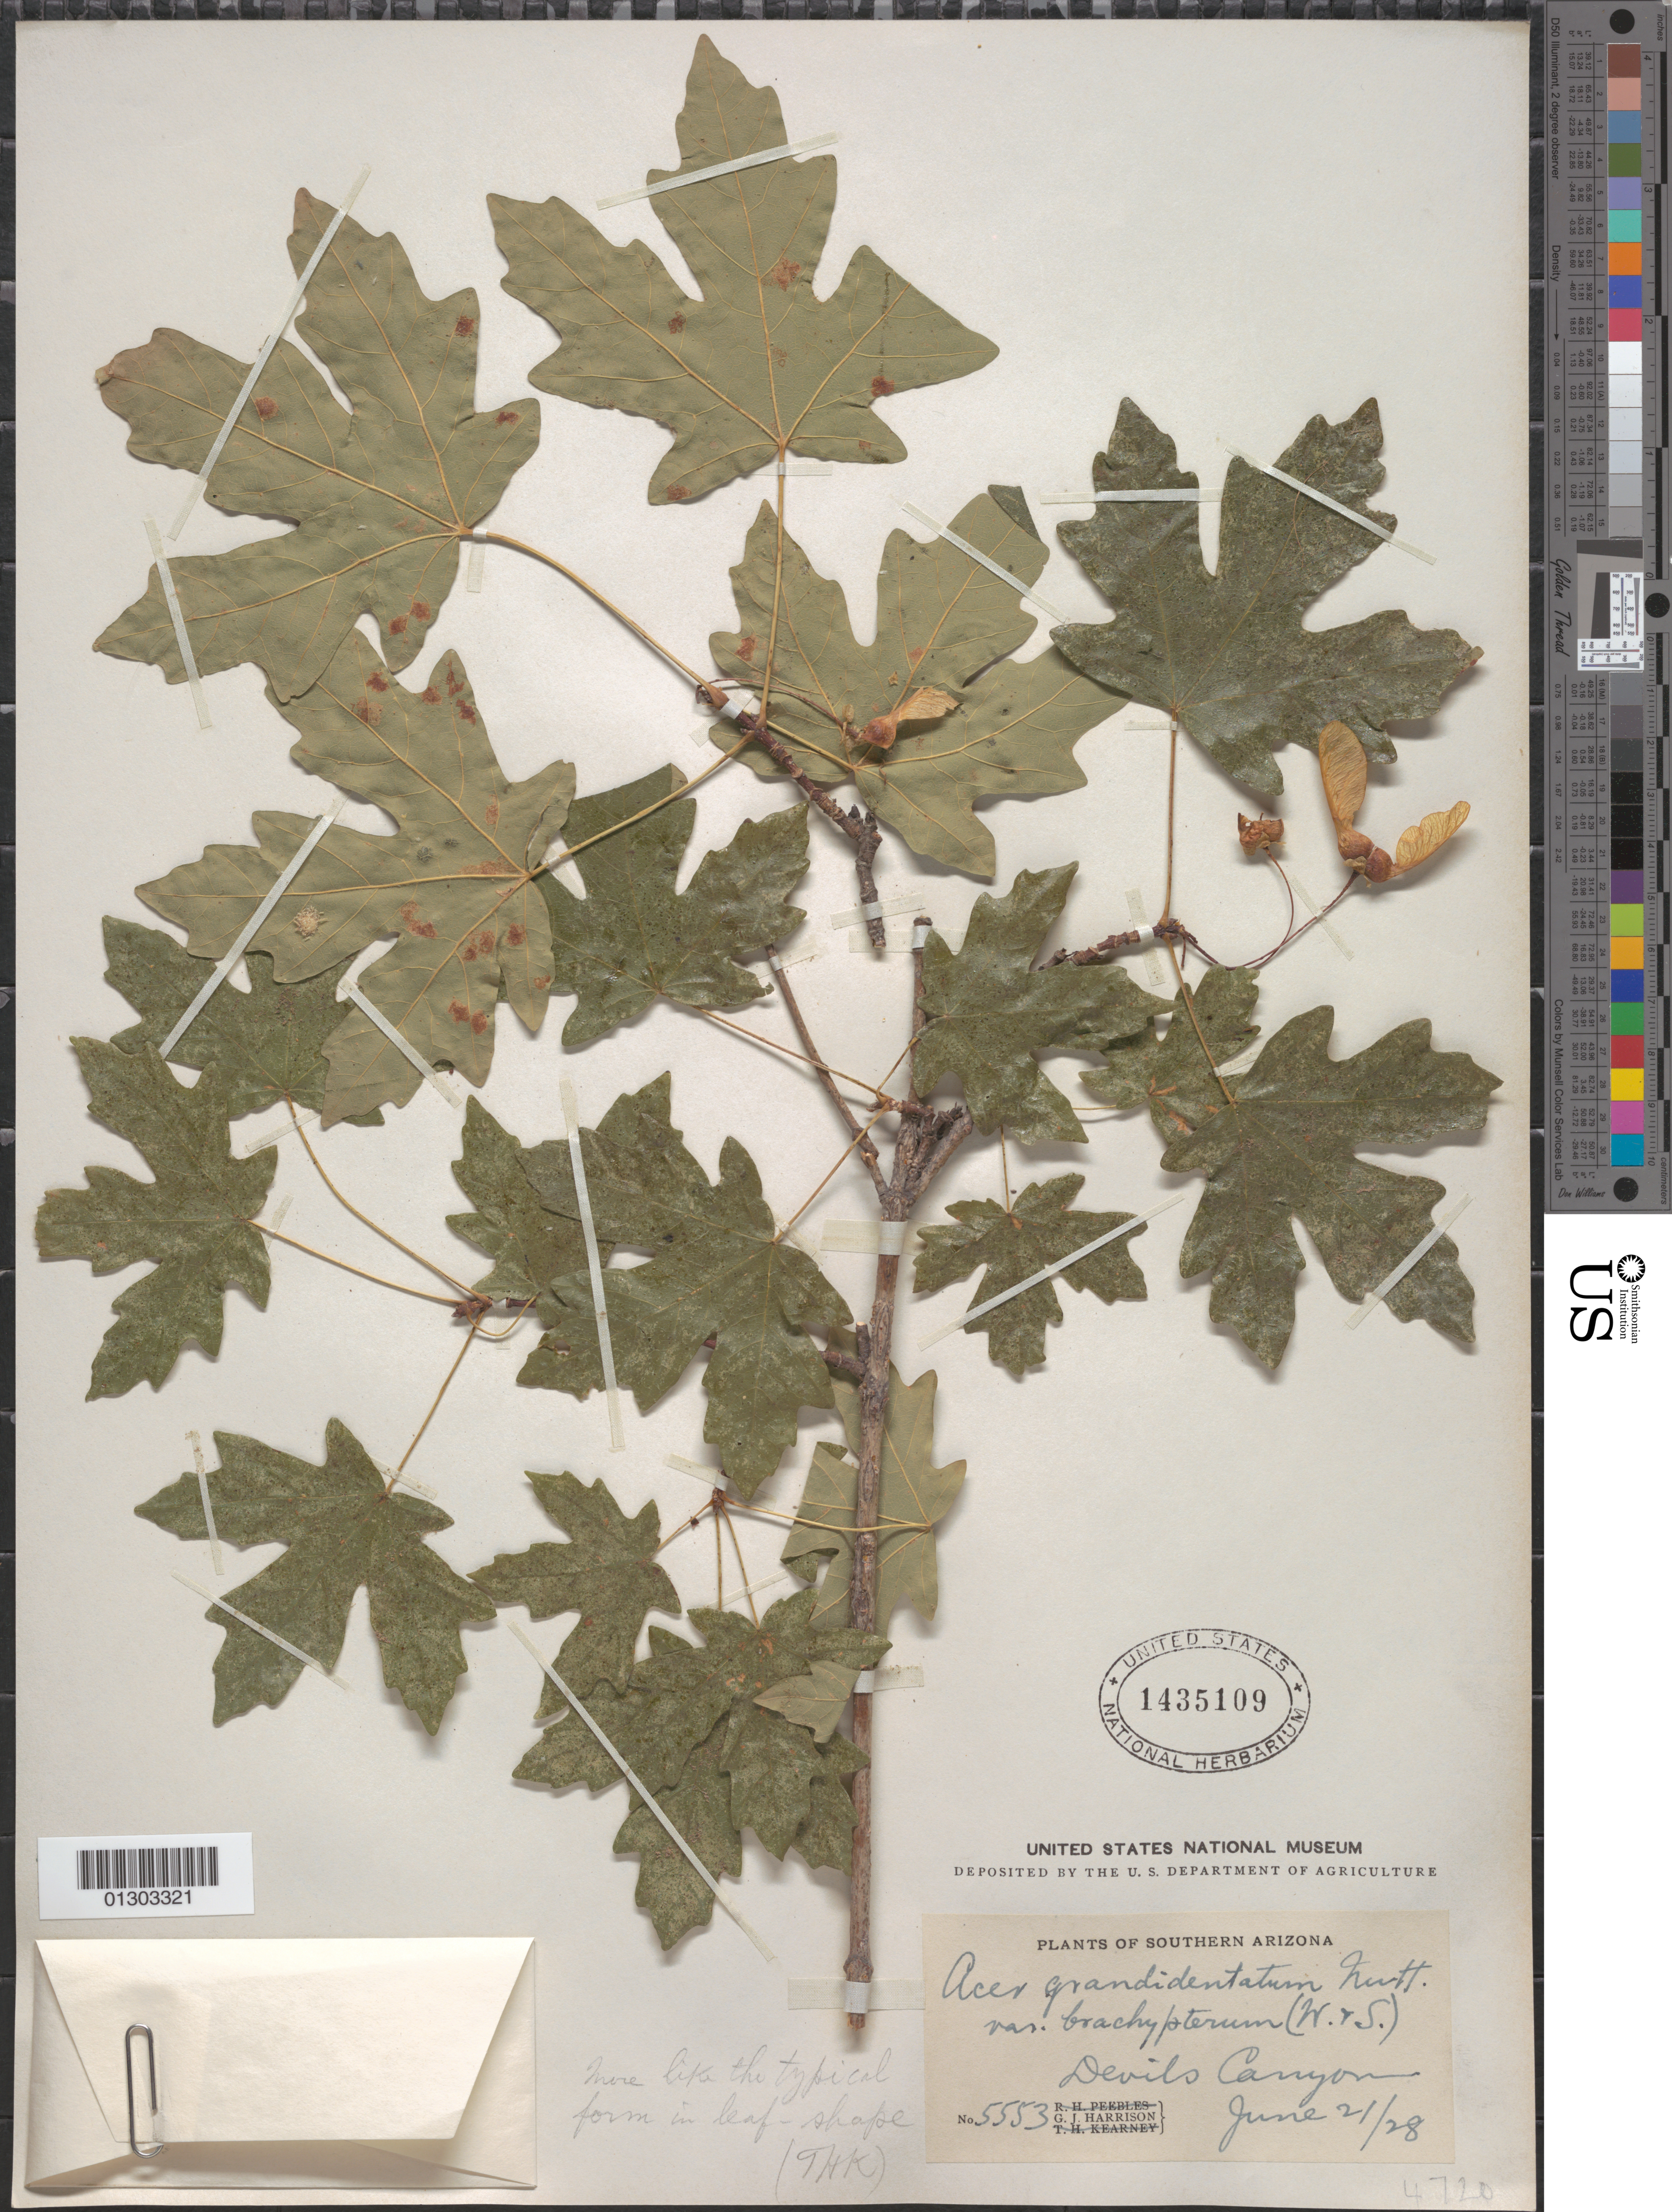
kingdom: Plantae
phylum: Tracheophyta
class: Magnoliopsida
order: Sapindales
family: Sapindaceae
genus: Acer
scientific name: Acer grandidentatum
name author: Nutt.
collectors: G. J. Harrison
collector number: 5553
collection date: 1928-06-21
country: United States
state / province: Arizona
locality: Devils Canyon.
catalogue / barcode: US 1435109